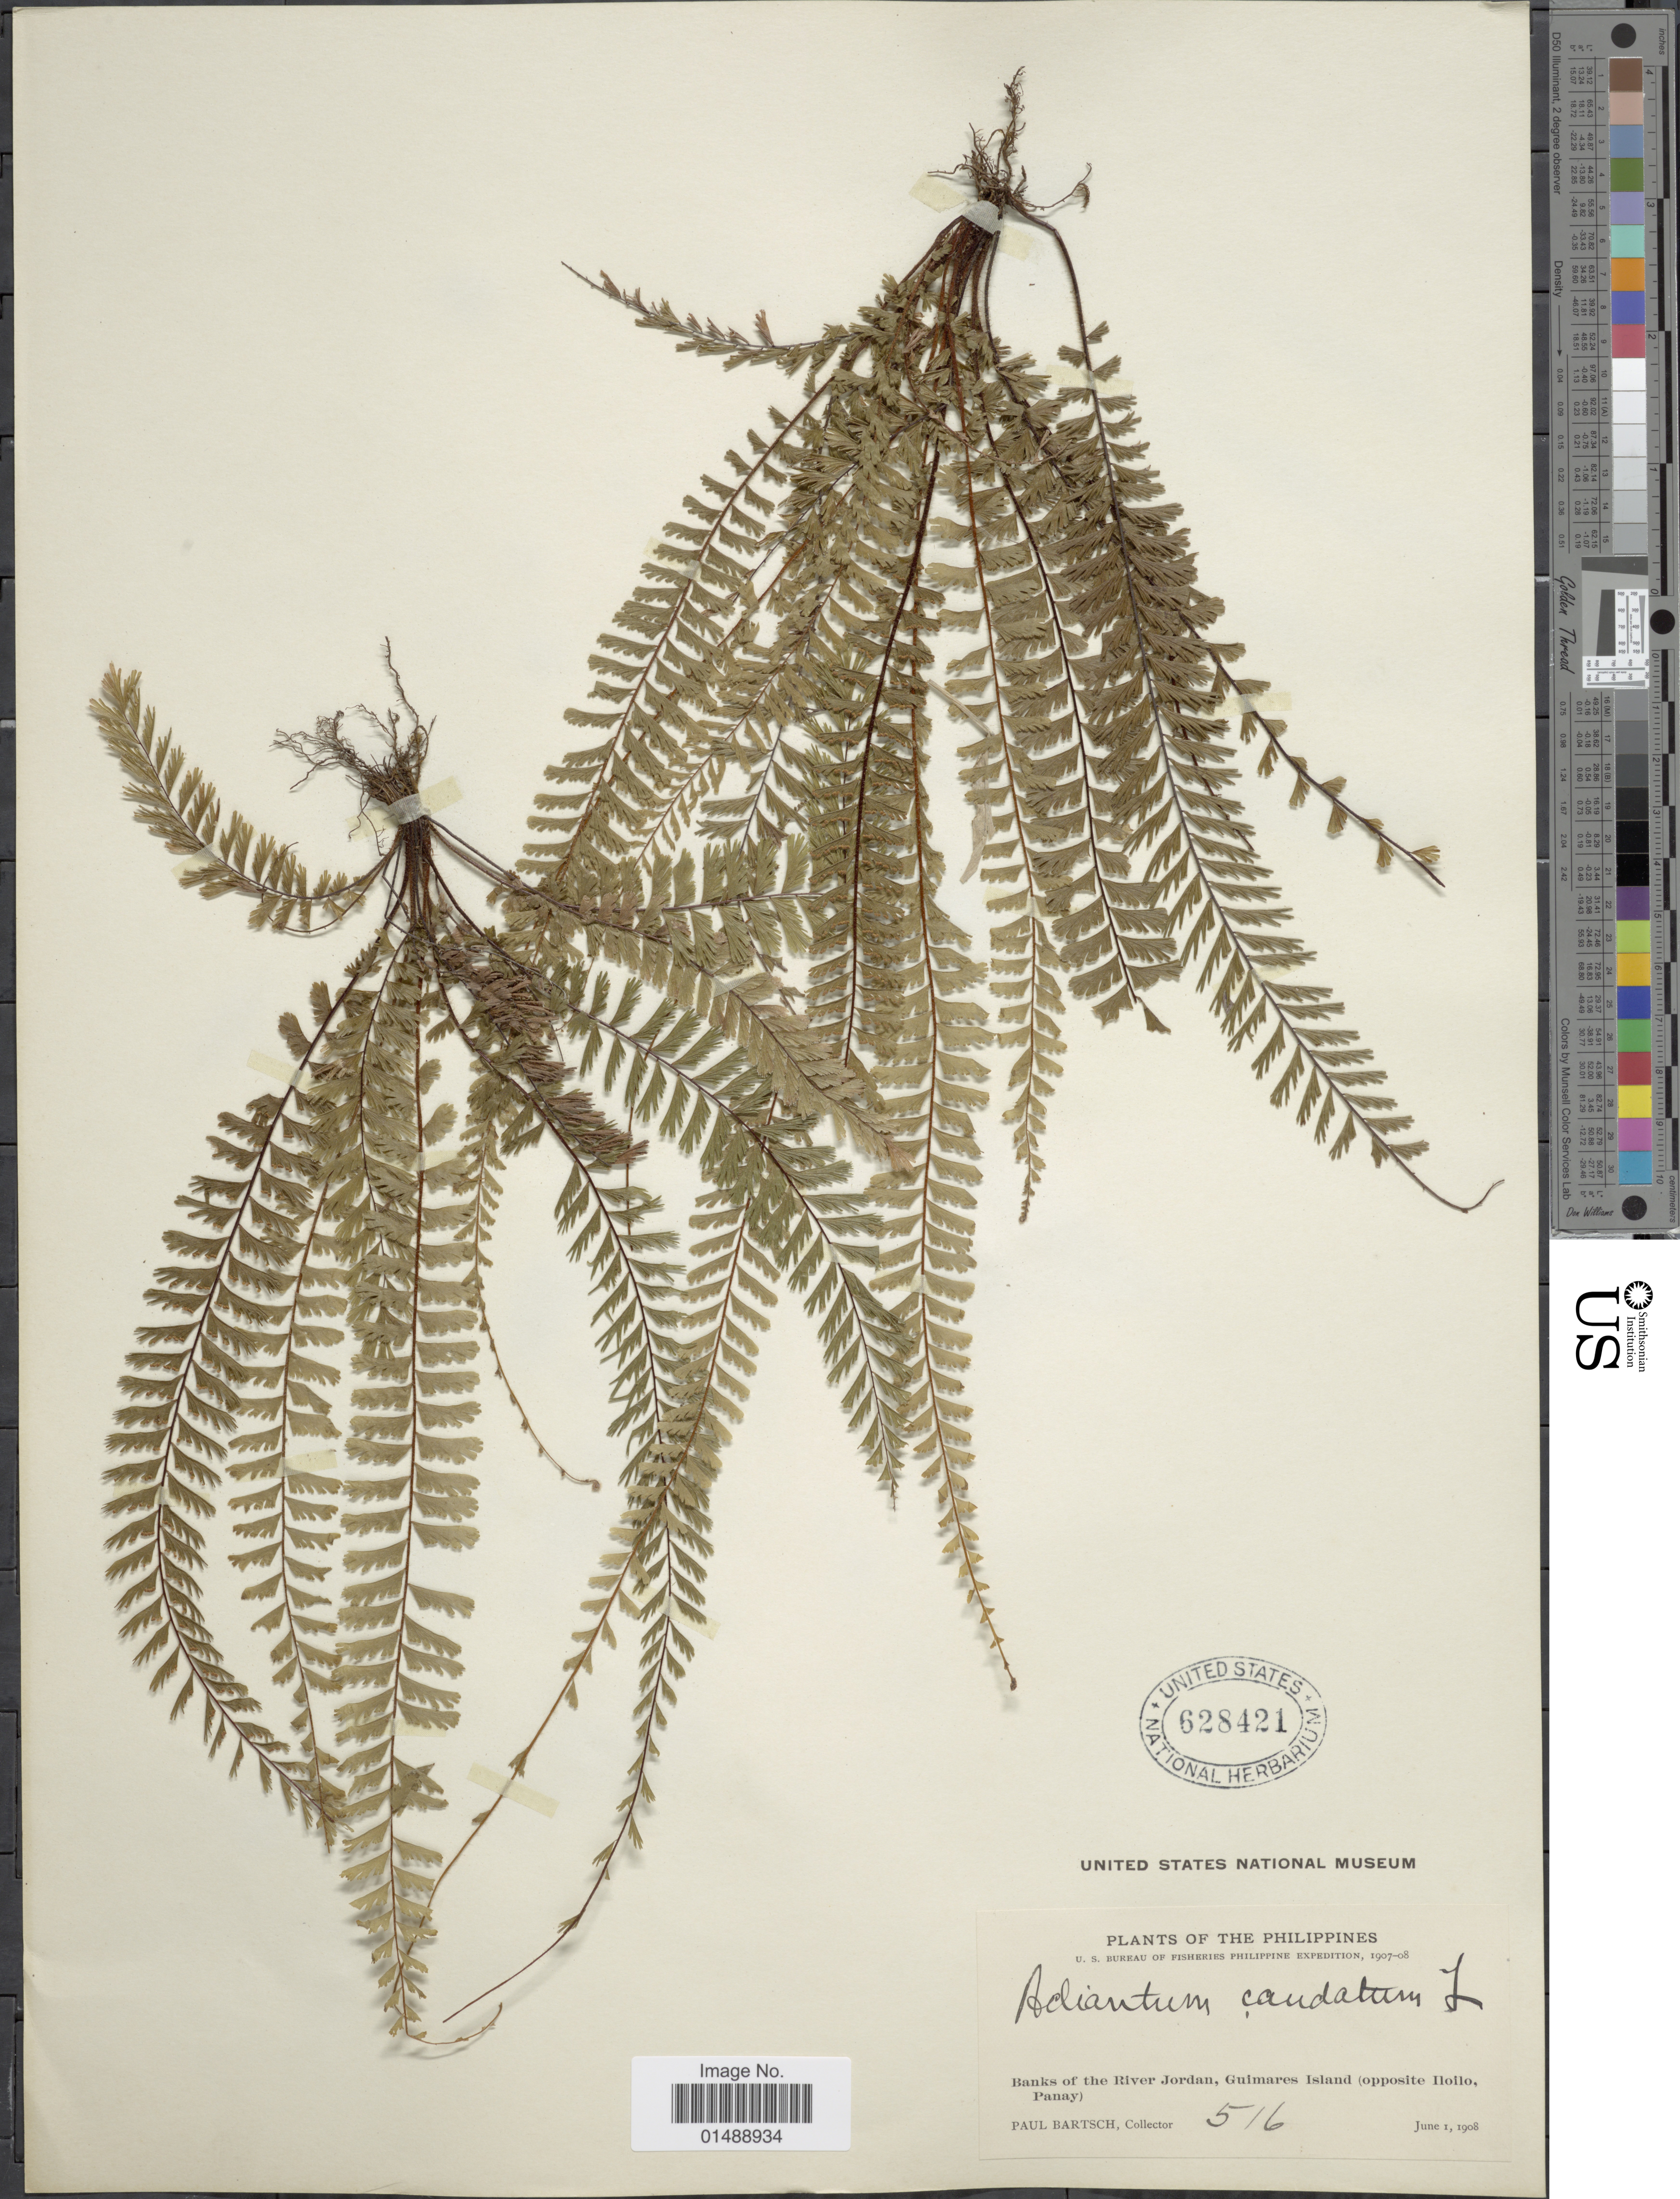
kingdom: Plantae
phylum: Tracheophyta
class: Polypodiopsida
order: Polypodiales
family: Pteridaceae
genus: Adiantum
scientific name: Adiantum caudatum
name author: L.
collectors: P. Bartsch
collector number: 516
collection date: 1908-06-01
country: Philippines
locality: Banks of the River Jordan, Guimares island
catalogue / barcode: US 628421